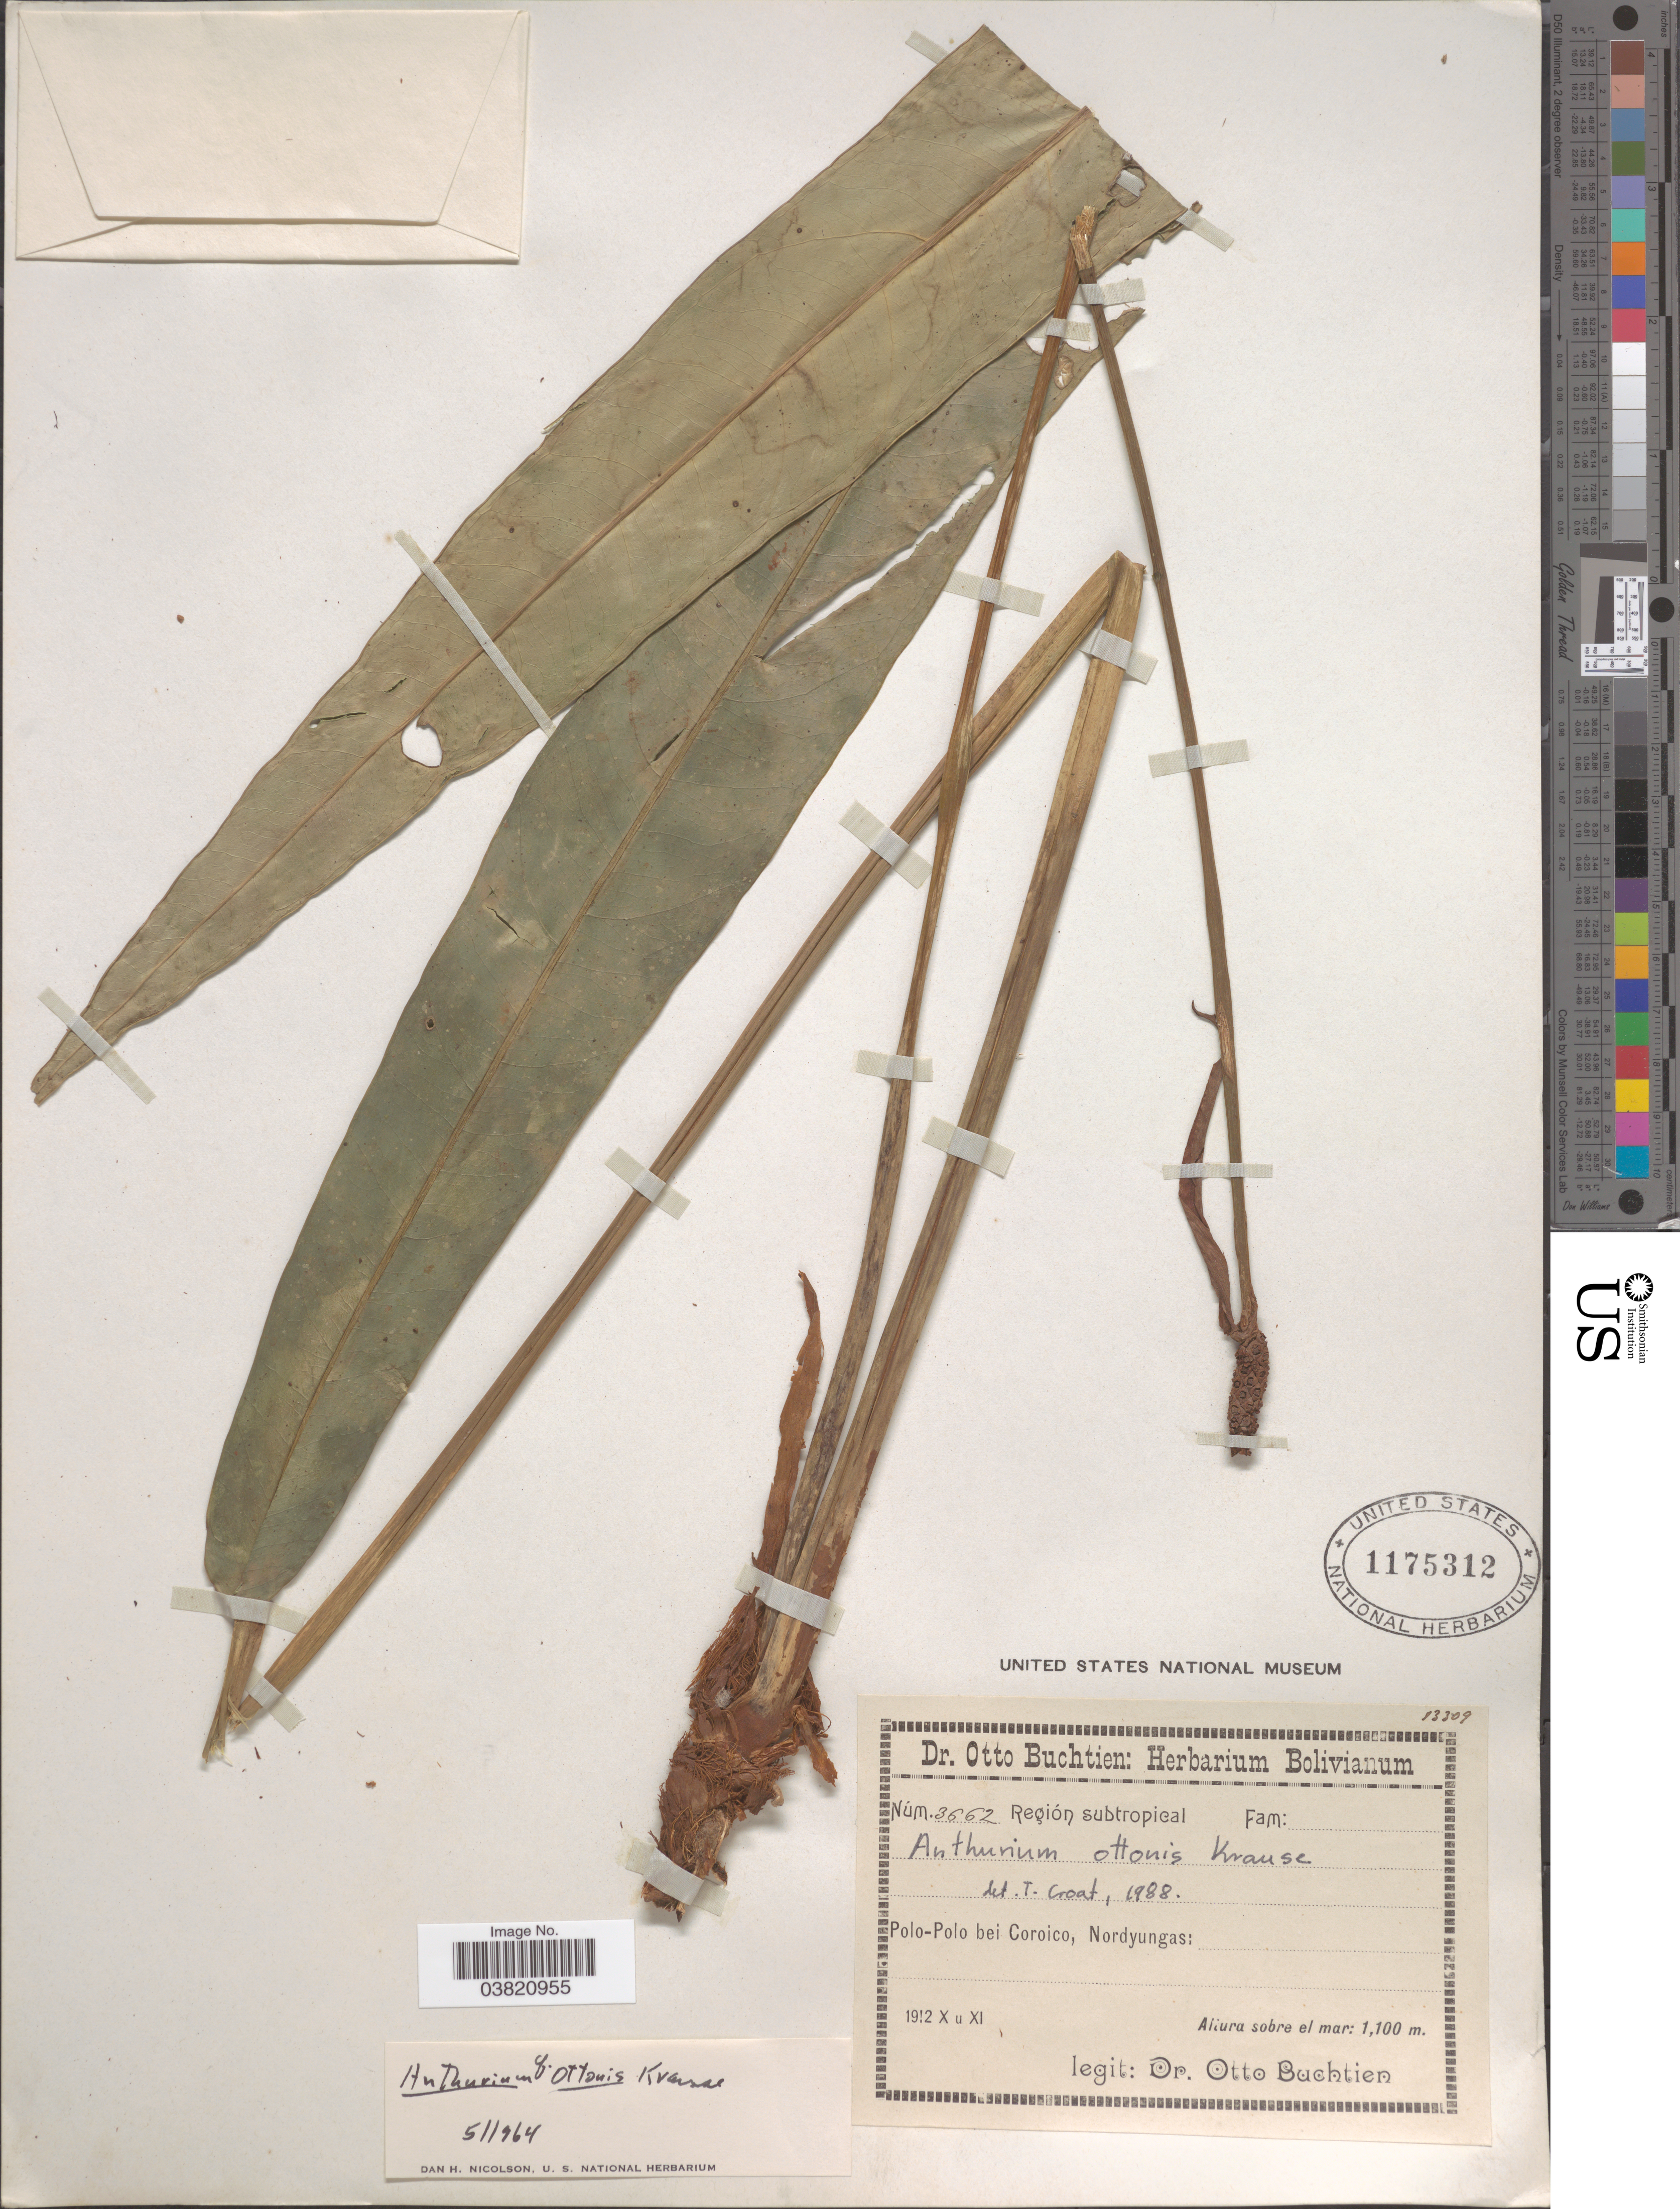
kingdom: Plantae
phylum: Tracheophyta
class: Liliopsida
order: Alismatales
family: Araceae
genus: Anthurium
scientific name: Anthurium ottonis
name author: K. Krause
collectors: O. Buchtien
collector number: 3662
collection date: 1912-10/1912-11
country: Bolivia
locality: Región subtropical. Polo-Polo bei Coroico, Nordyungas.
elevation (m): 1100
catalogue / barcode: US 1175312